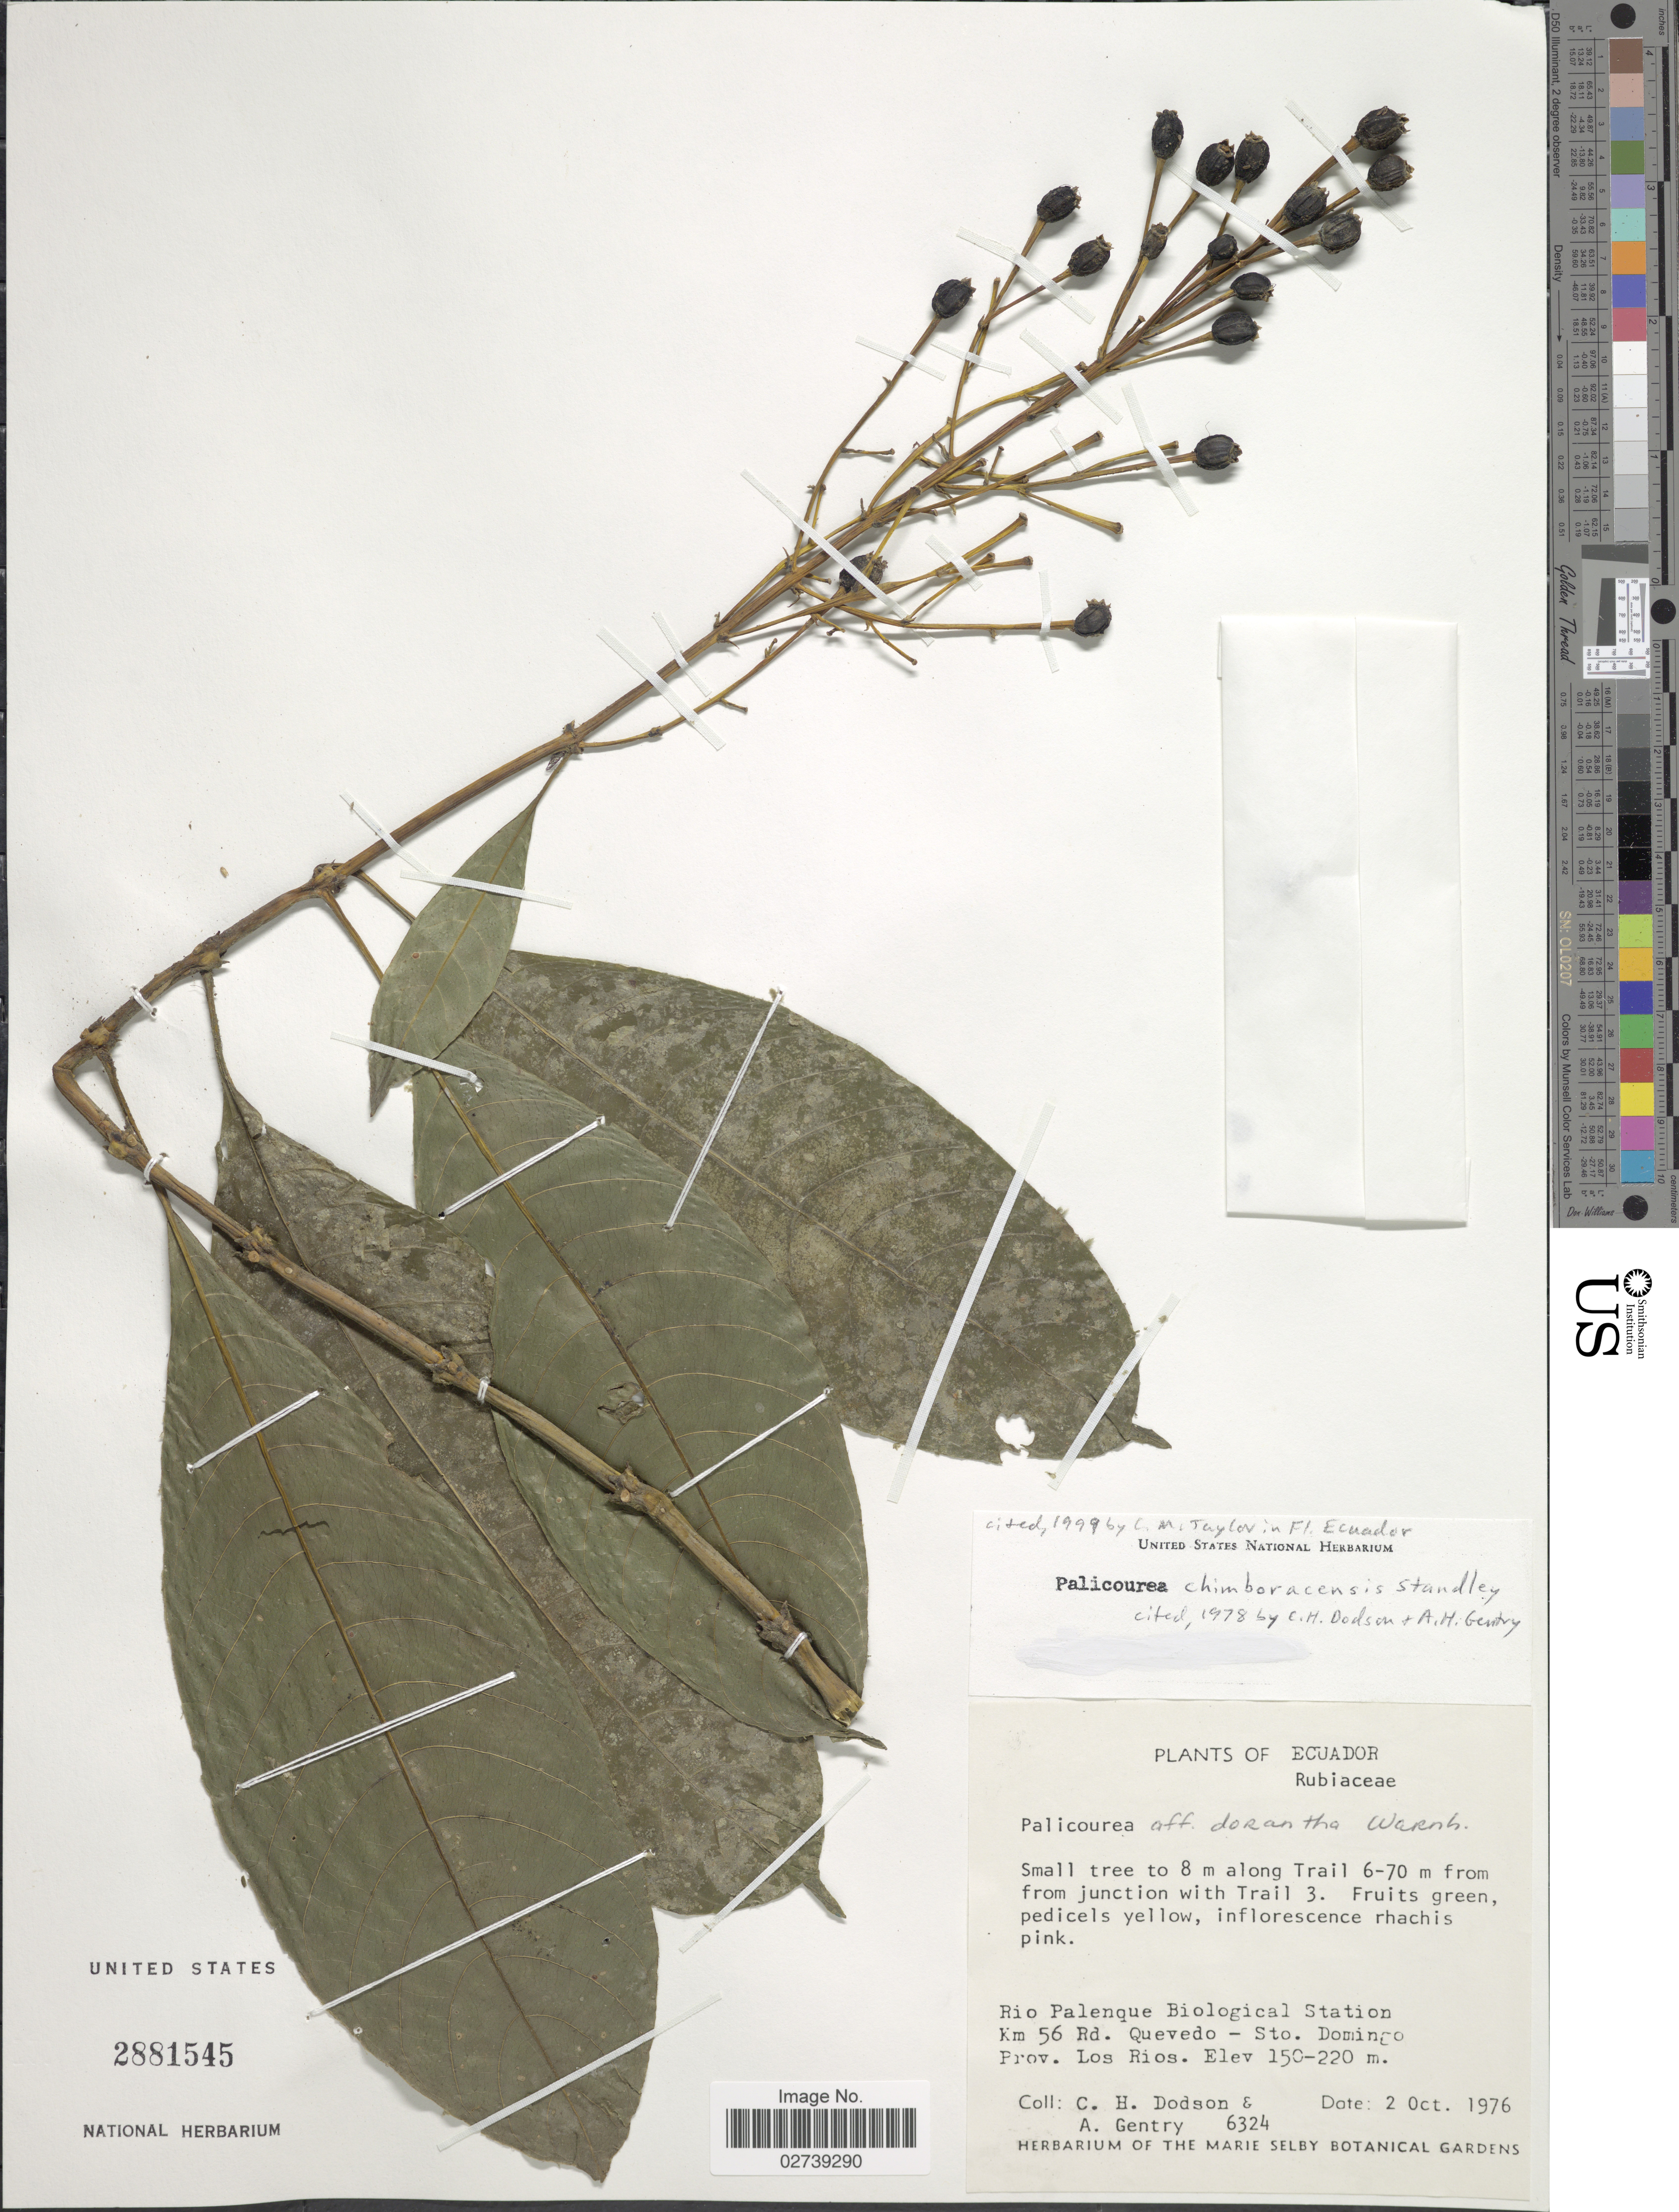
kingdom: Plantae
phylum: Tracheophyta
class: Magnoliopsida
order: Gentianales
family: Rubiaceae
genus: Palicourea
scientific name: Palicourea chimboracensis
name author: Standl.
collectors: C. H. Dodson & A. H. Gentry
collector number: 6324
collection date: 1976-10-02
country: Ecuador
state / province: Los Ríos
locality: Rio Palenque Biological Station Km 56 Rd. Quevedo-Sto. Domingo.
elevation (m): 150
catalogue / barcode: US 2881545